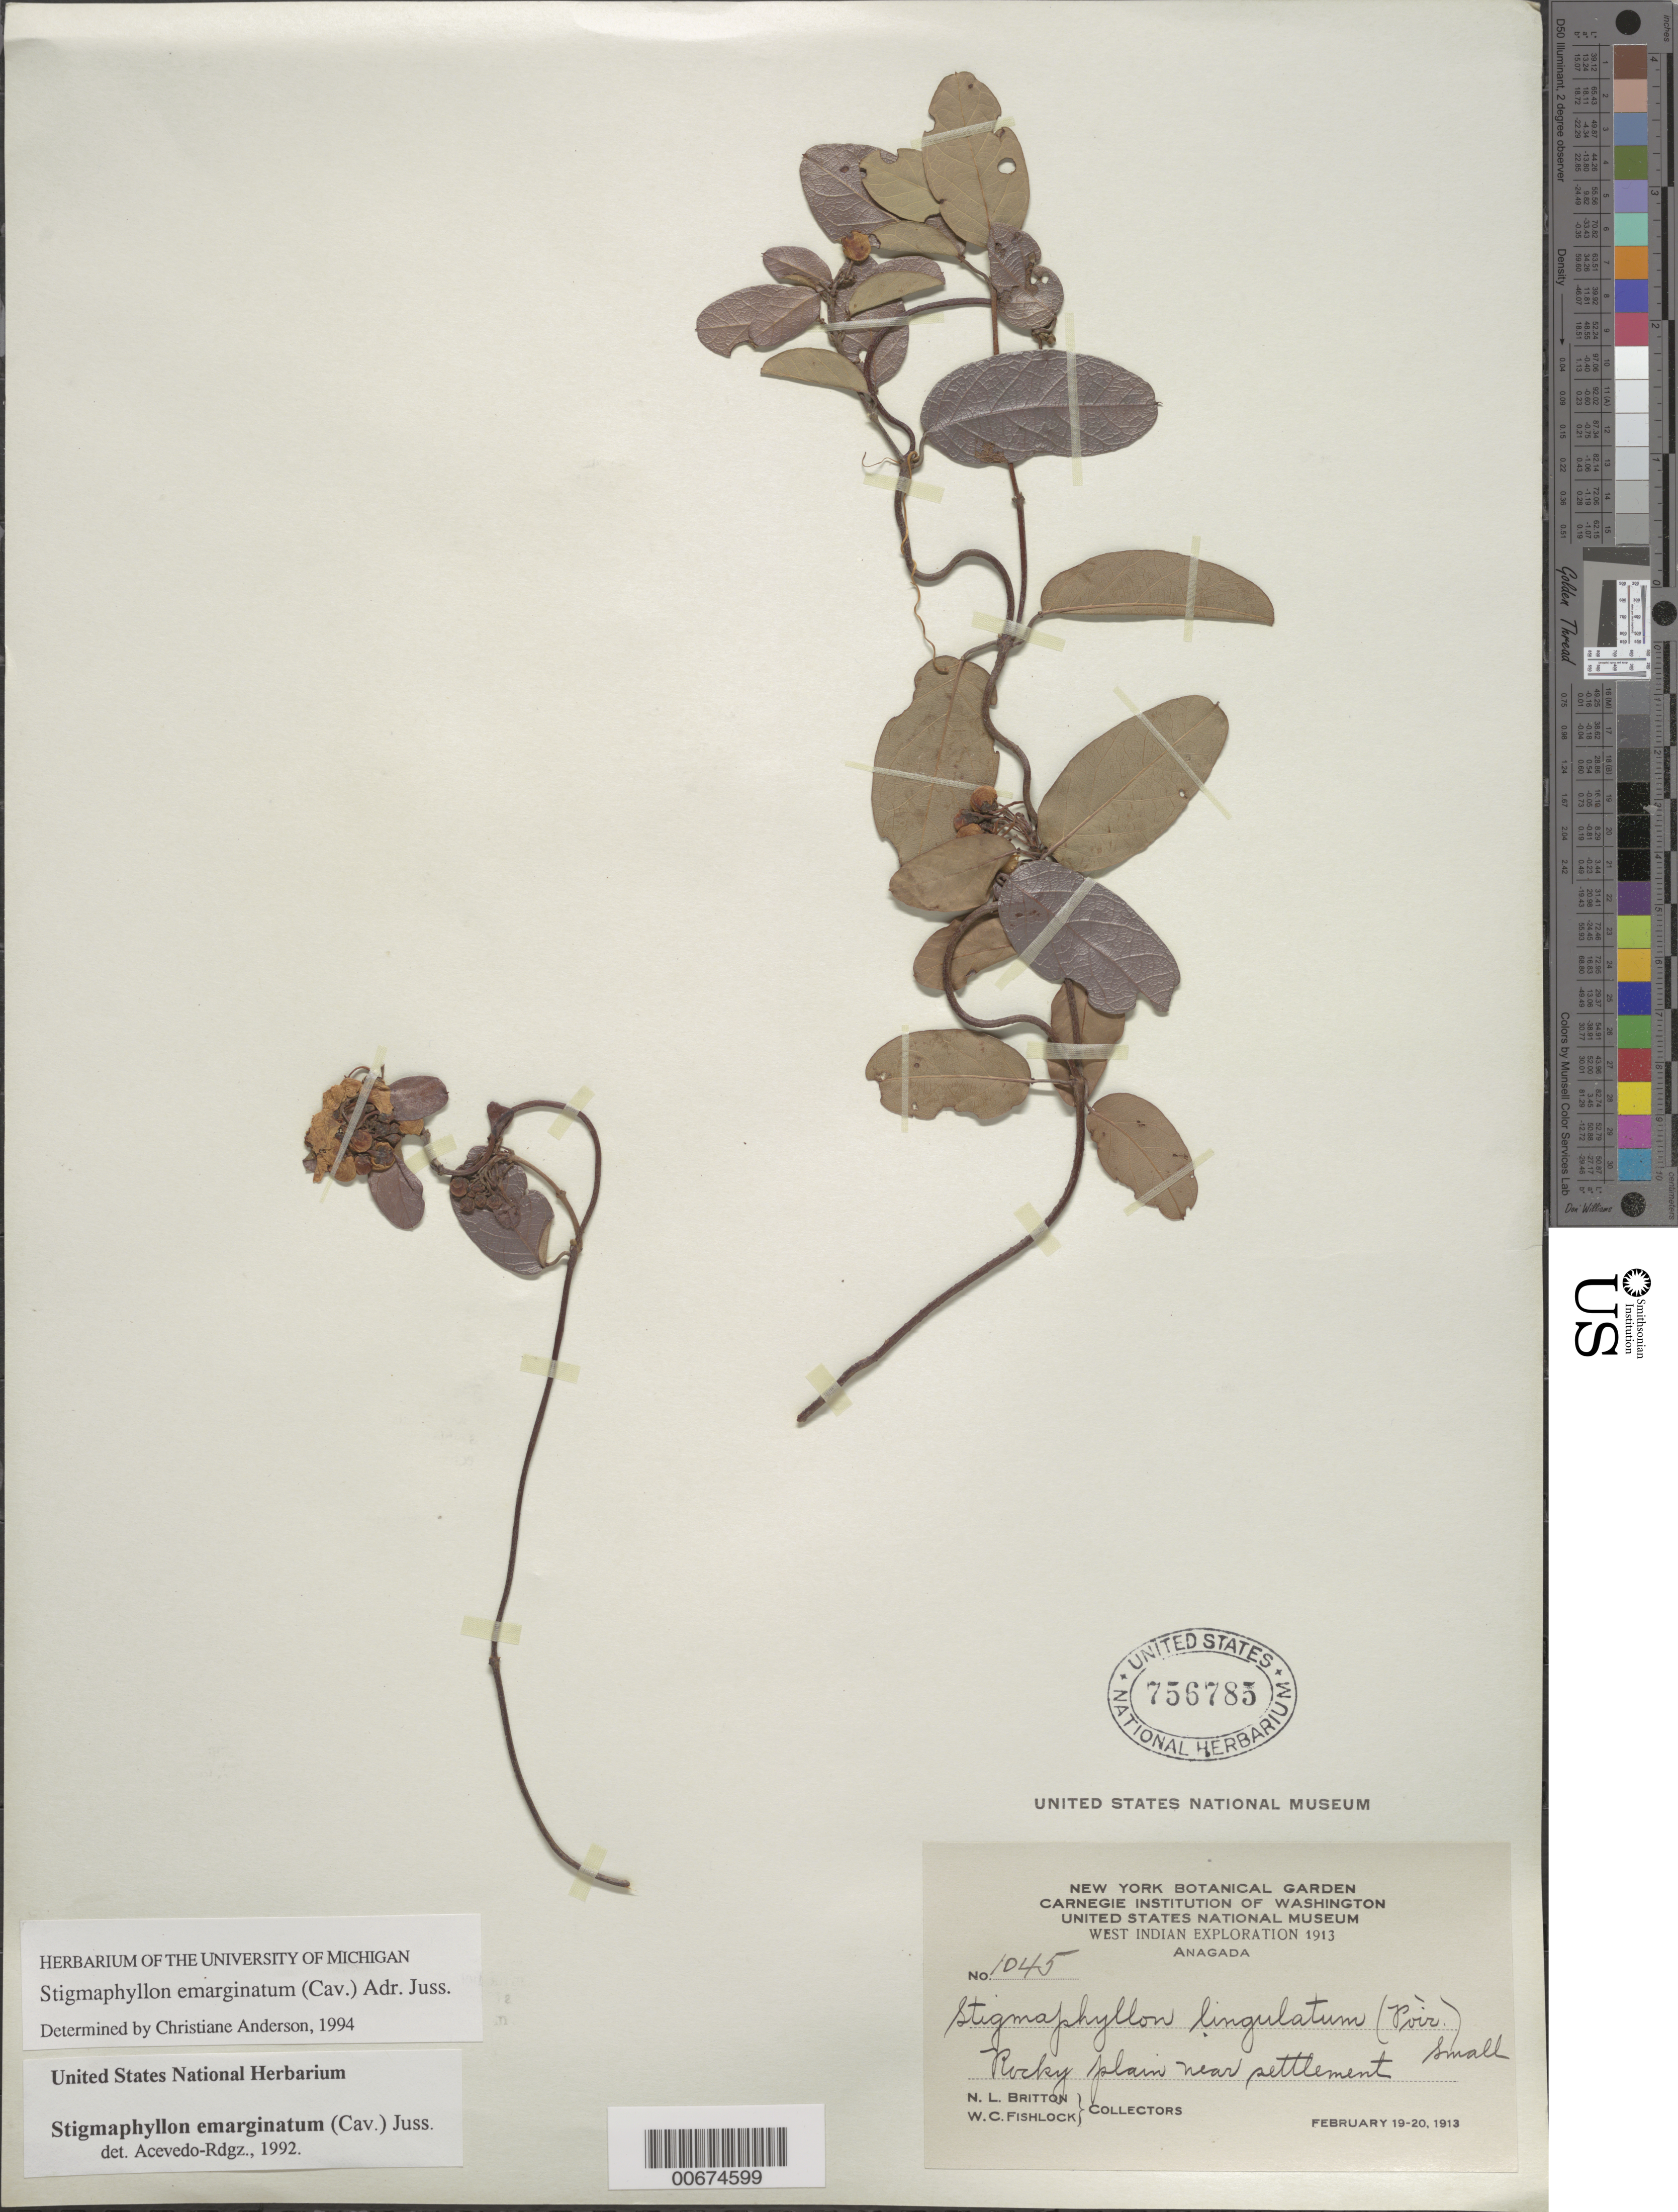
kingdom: Plantae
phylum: Tracheophyta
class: Magnoliopsida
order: Malpighiales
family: Malpighiaceae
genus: Stigmaphyllon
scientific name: Stigmaphyllon emarginatum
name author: (Cav.) A. Juss.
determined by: Anderson, C.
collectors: N. Britton & W. Fishlock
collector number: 1045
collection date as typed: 19 Feb 1913 to 20 Feb 1913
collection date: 1913-02-19/1913-02-20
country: British Virgin Islands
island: Anegada I.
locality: near settlement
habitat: rocky plain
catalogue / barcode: US 756785